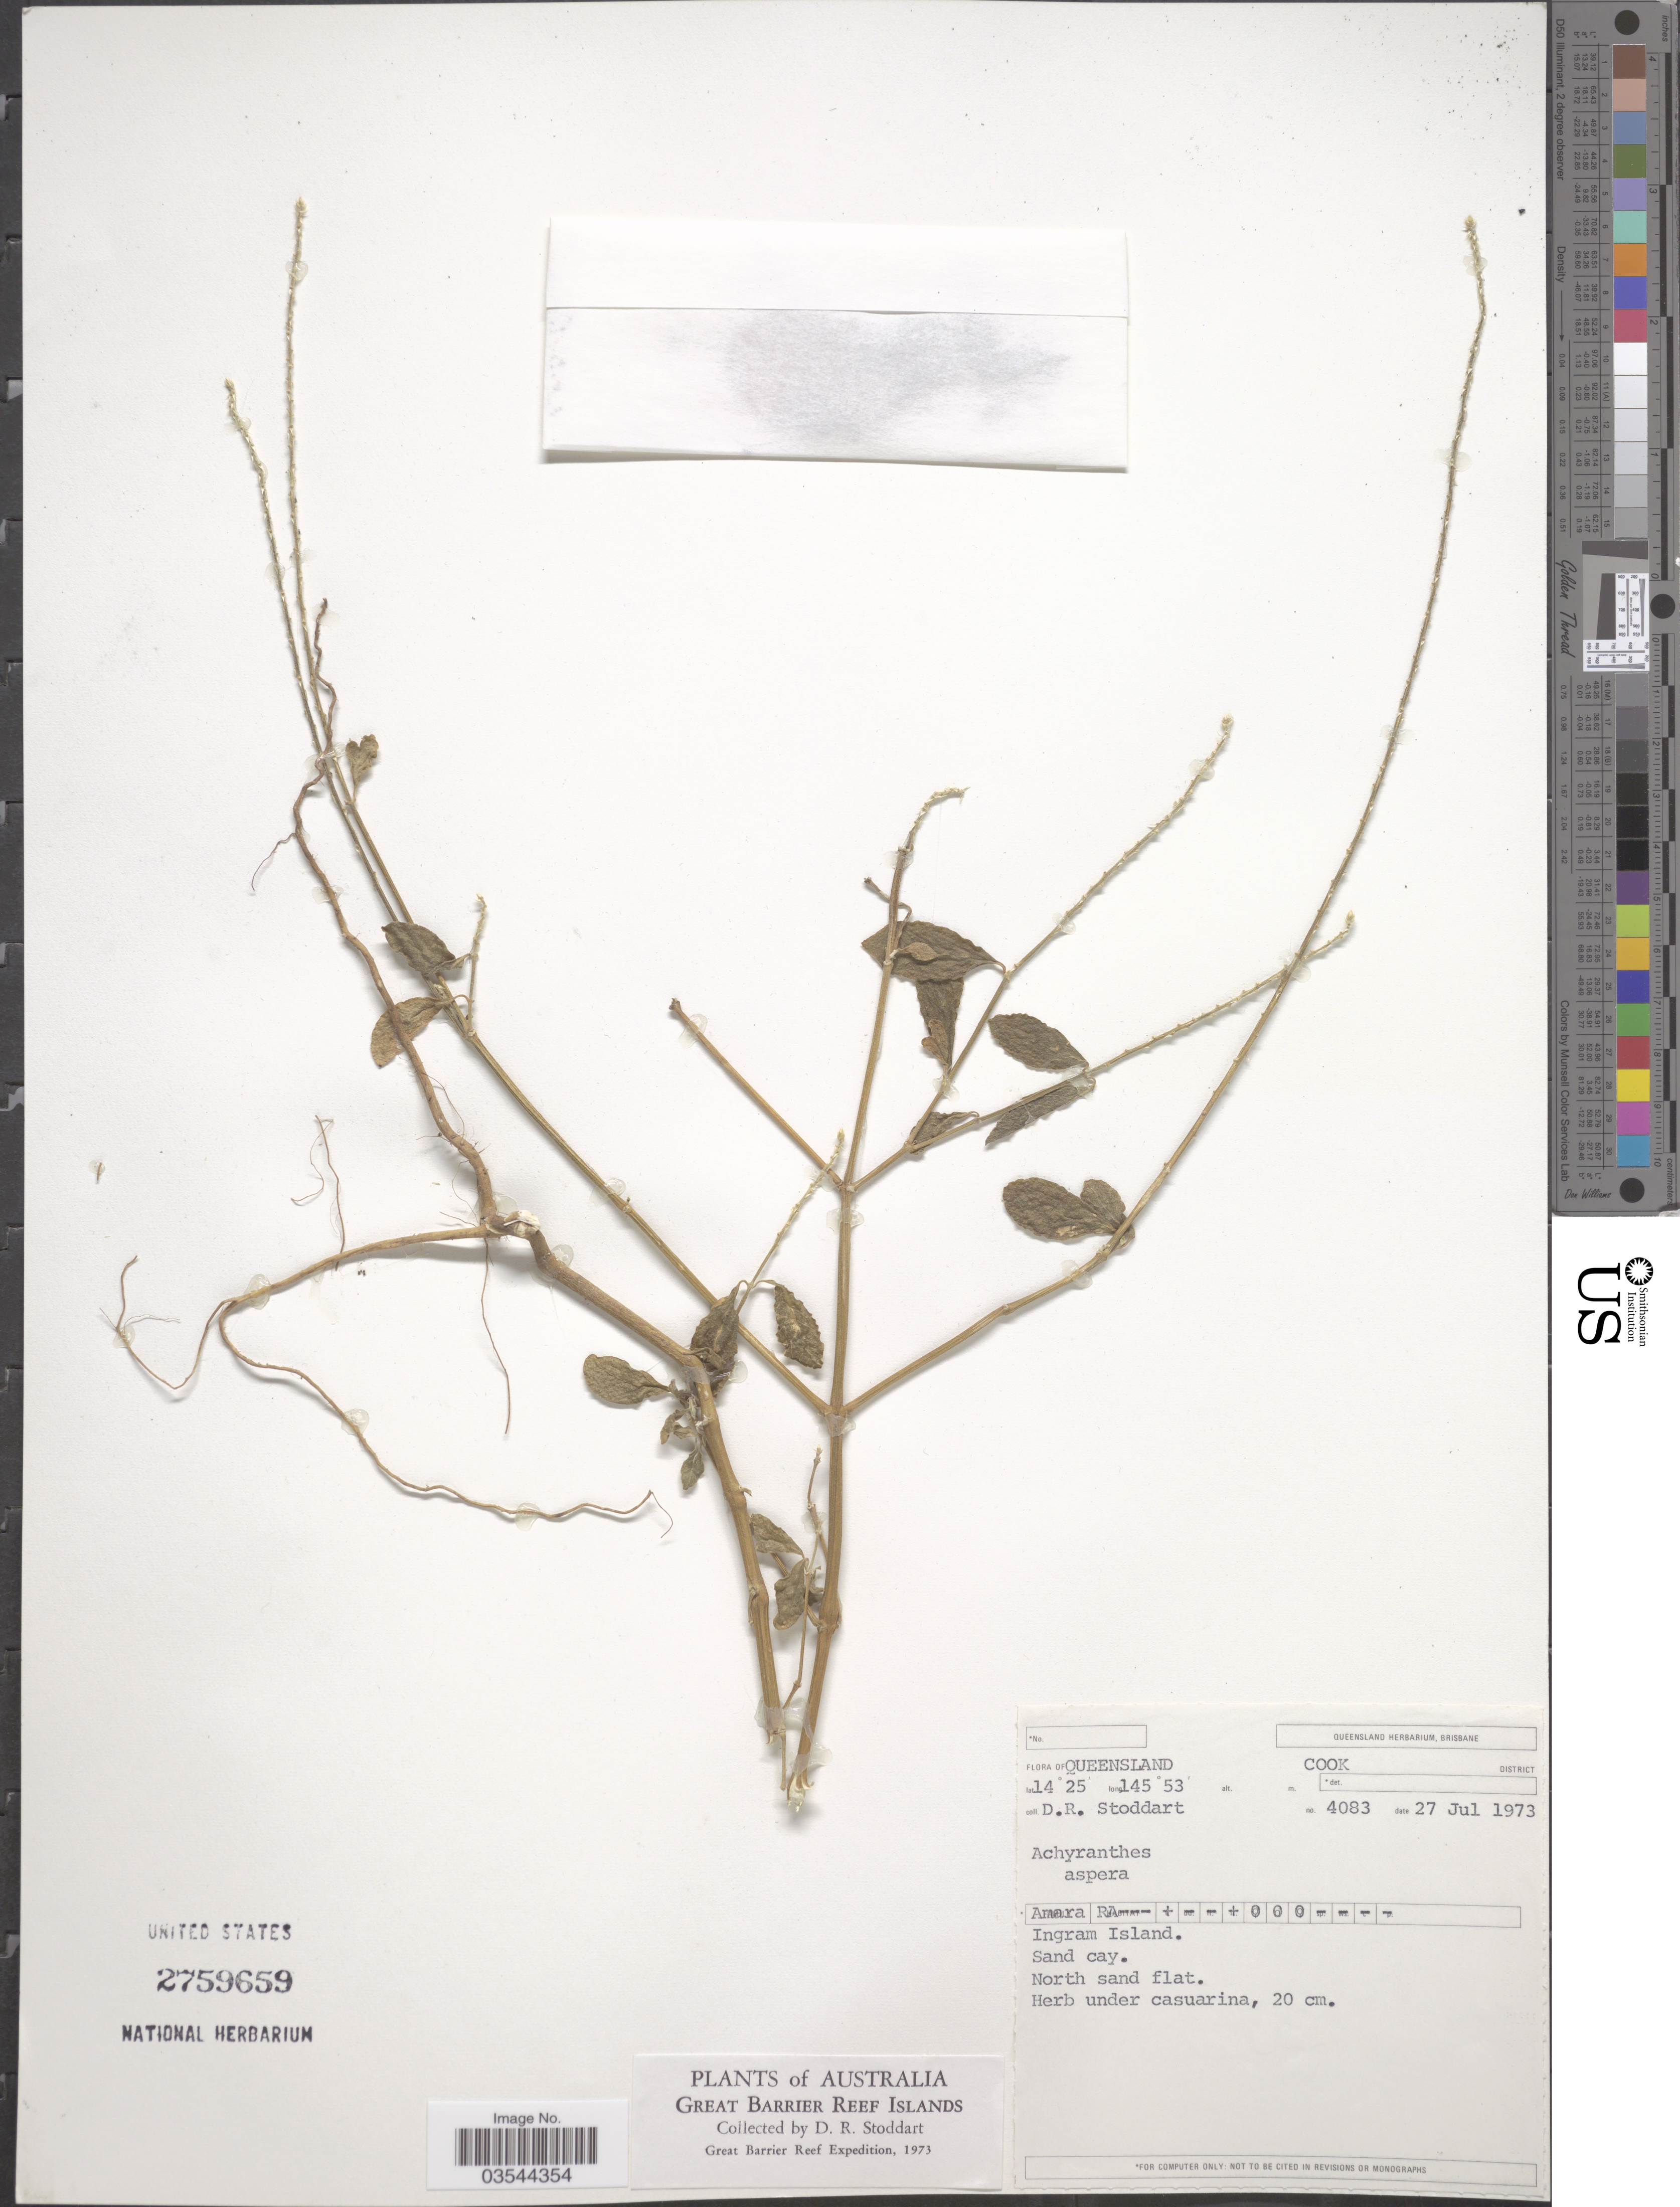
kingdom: Plantae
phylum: Tracheophyta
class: Magnoliopsida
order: Caryophyllales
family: Amaranthaceae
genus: Achyranthes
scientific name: Achyranthes aspera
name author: L.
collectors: D. R. Stoddart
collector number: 4083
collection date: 1973-07-27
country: Australia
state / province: Queensland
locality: Cook District. Ingram Island. Sand cay. Great Barrier Reef Islands.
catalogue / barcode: US 2759659